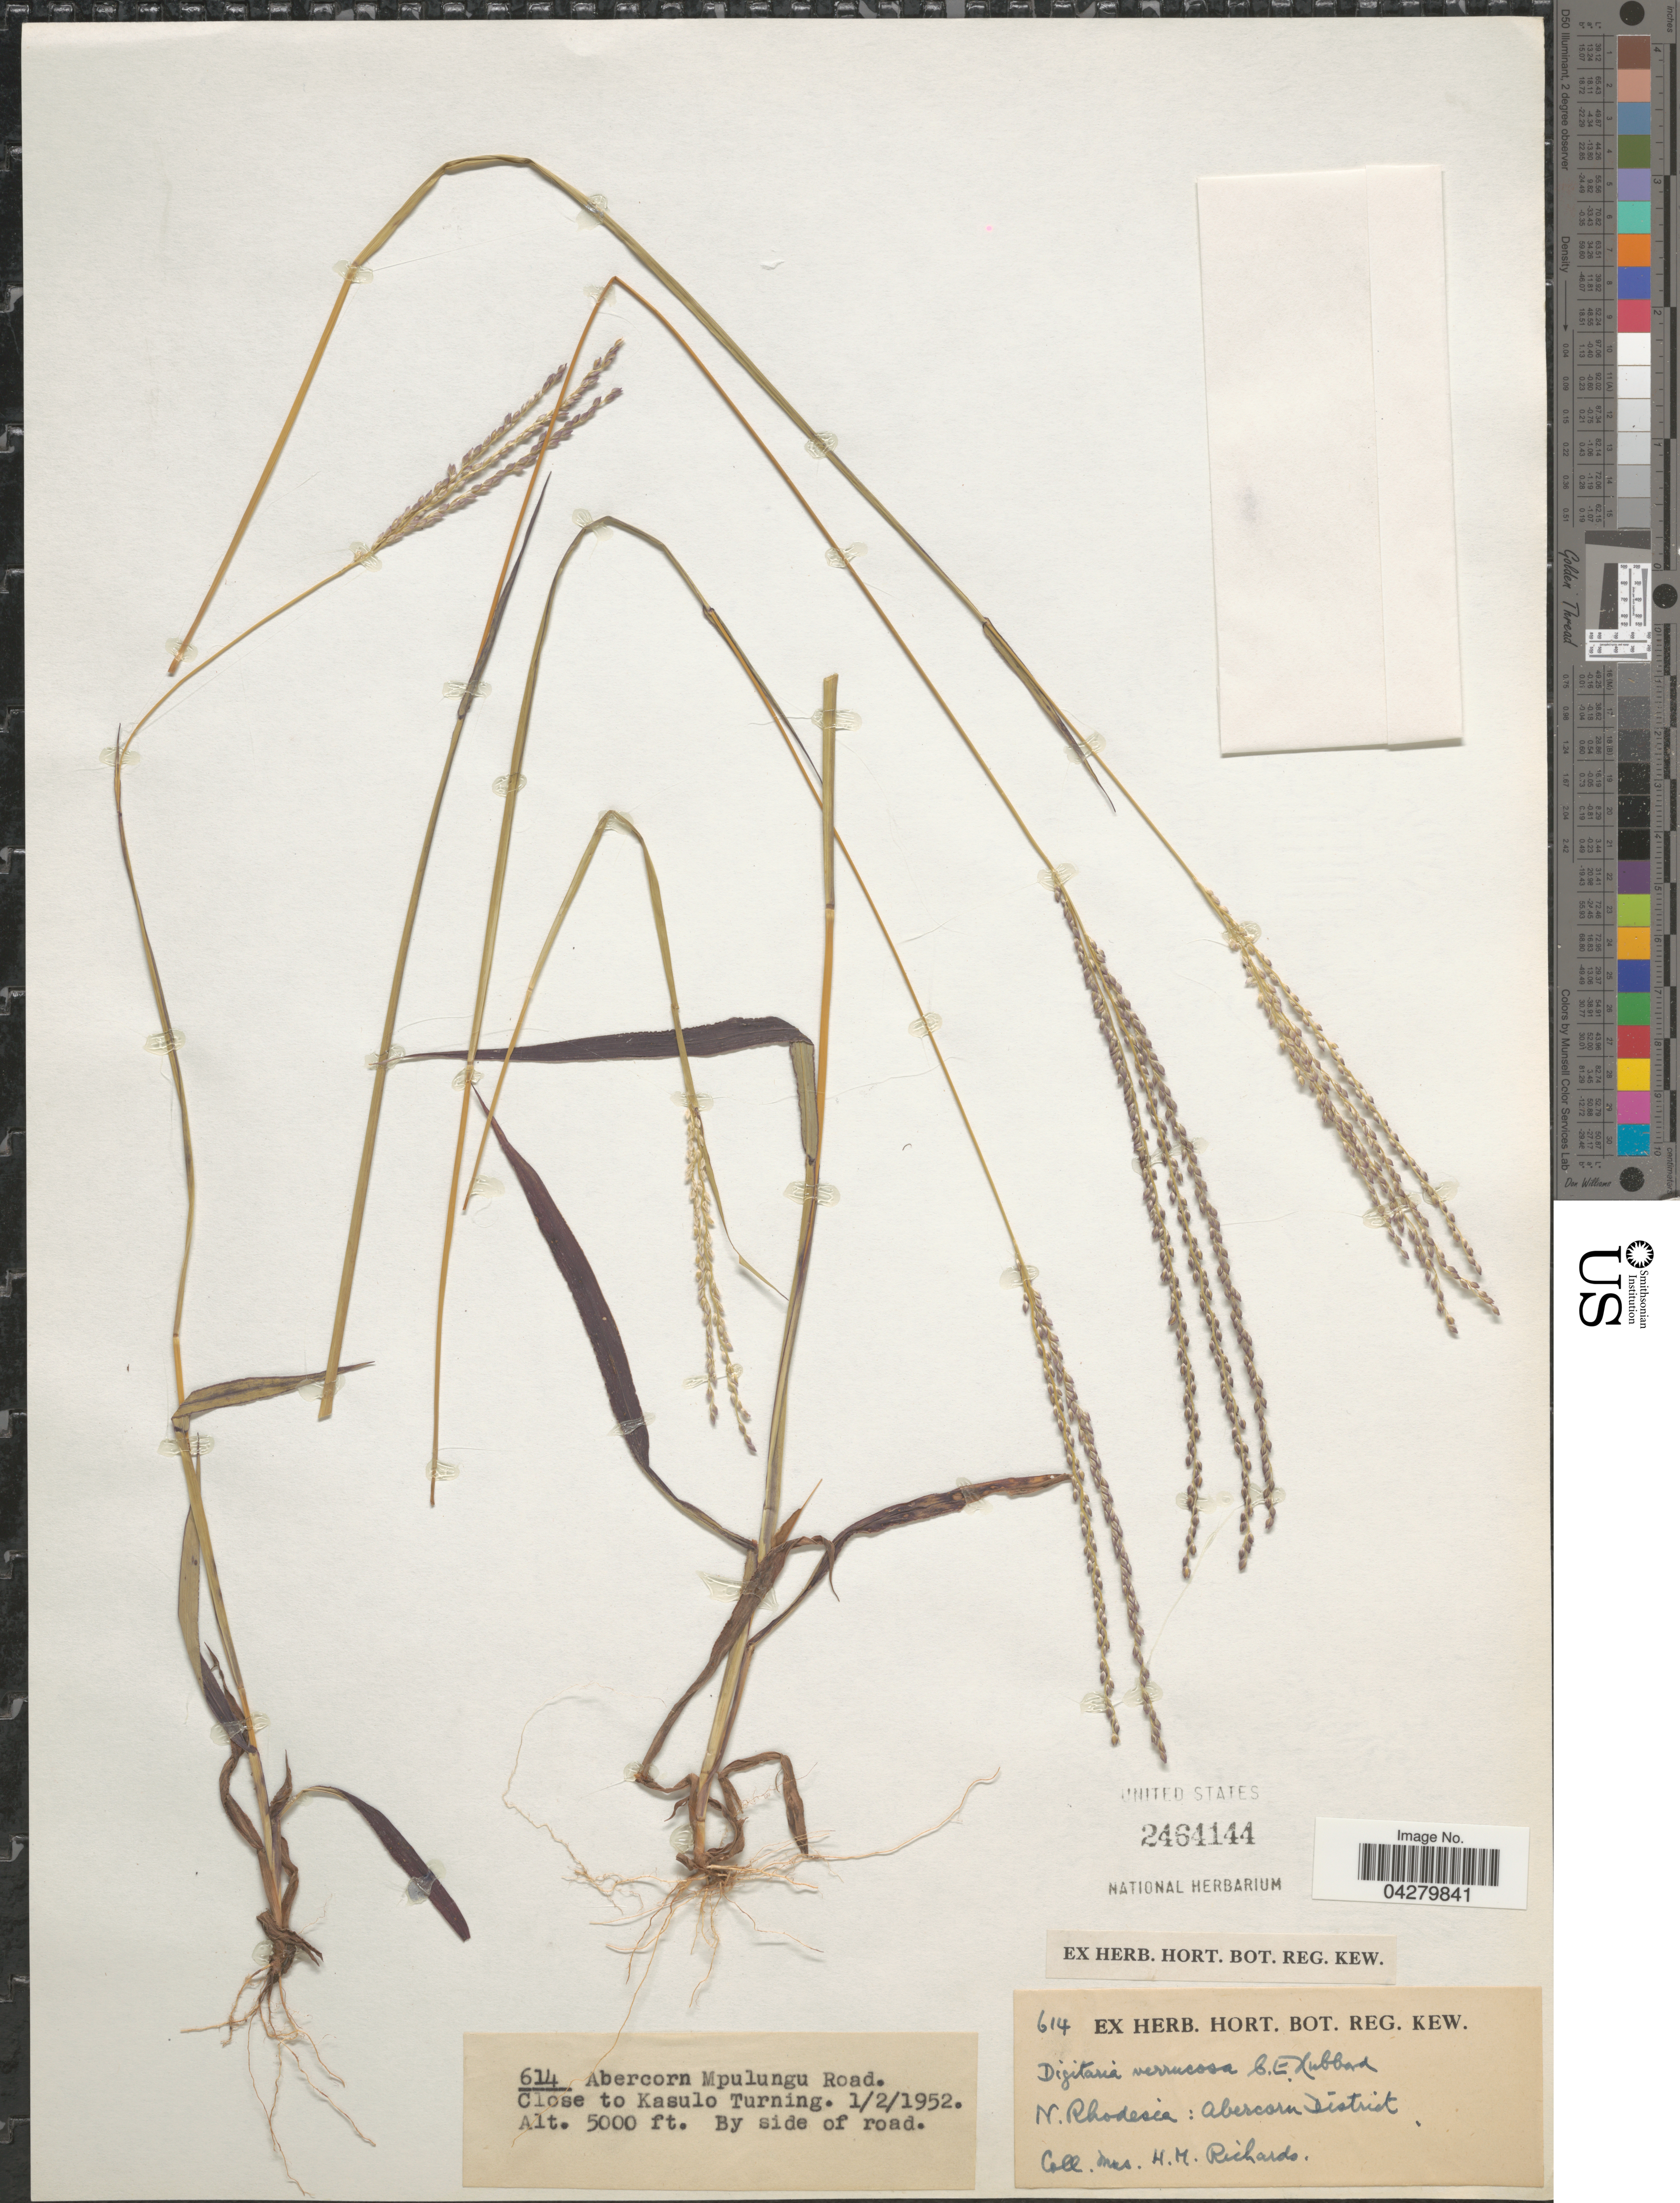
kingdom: Plantae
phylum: Tracheophyta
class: Liliopsida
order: Poales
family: Poaceae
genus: Digitaria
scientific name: Digitaria angolensis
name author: Rendle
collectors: H. Richards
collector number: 614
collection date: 1952-02-01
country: Zambia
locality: Abercorn Mpulungu Road. Close to Kasulo Turning. N.Rhodesia : Abercorn District.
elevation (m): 1524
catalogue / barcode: US 2464144